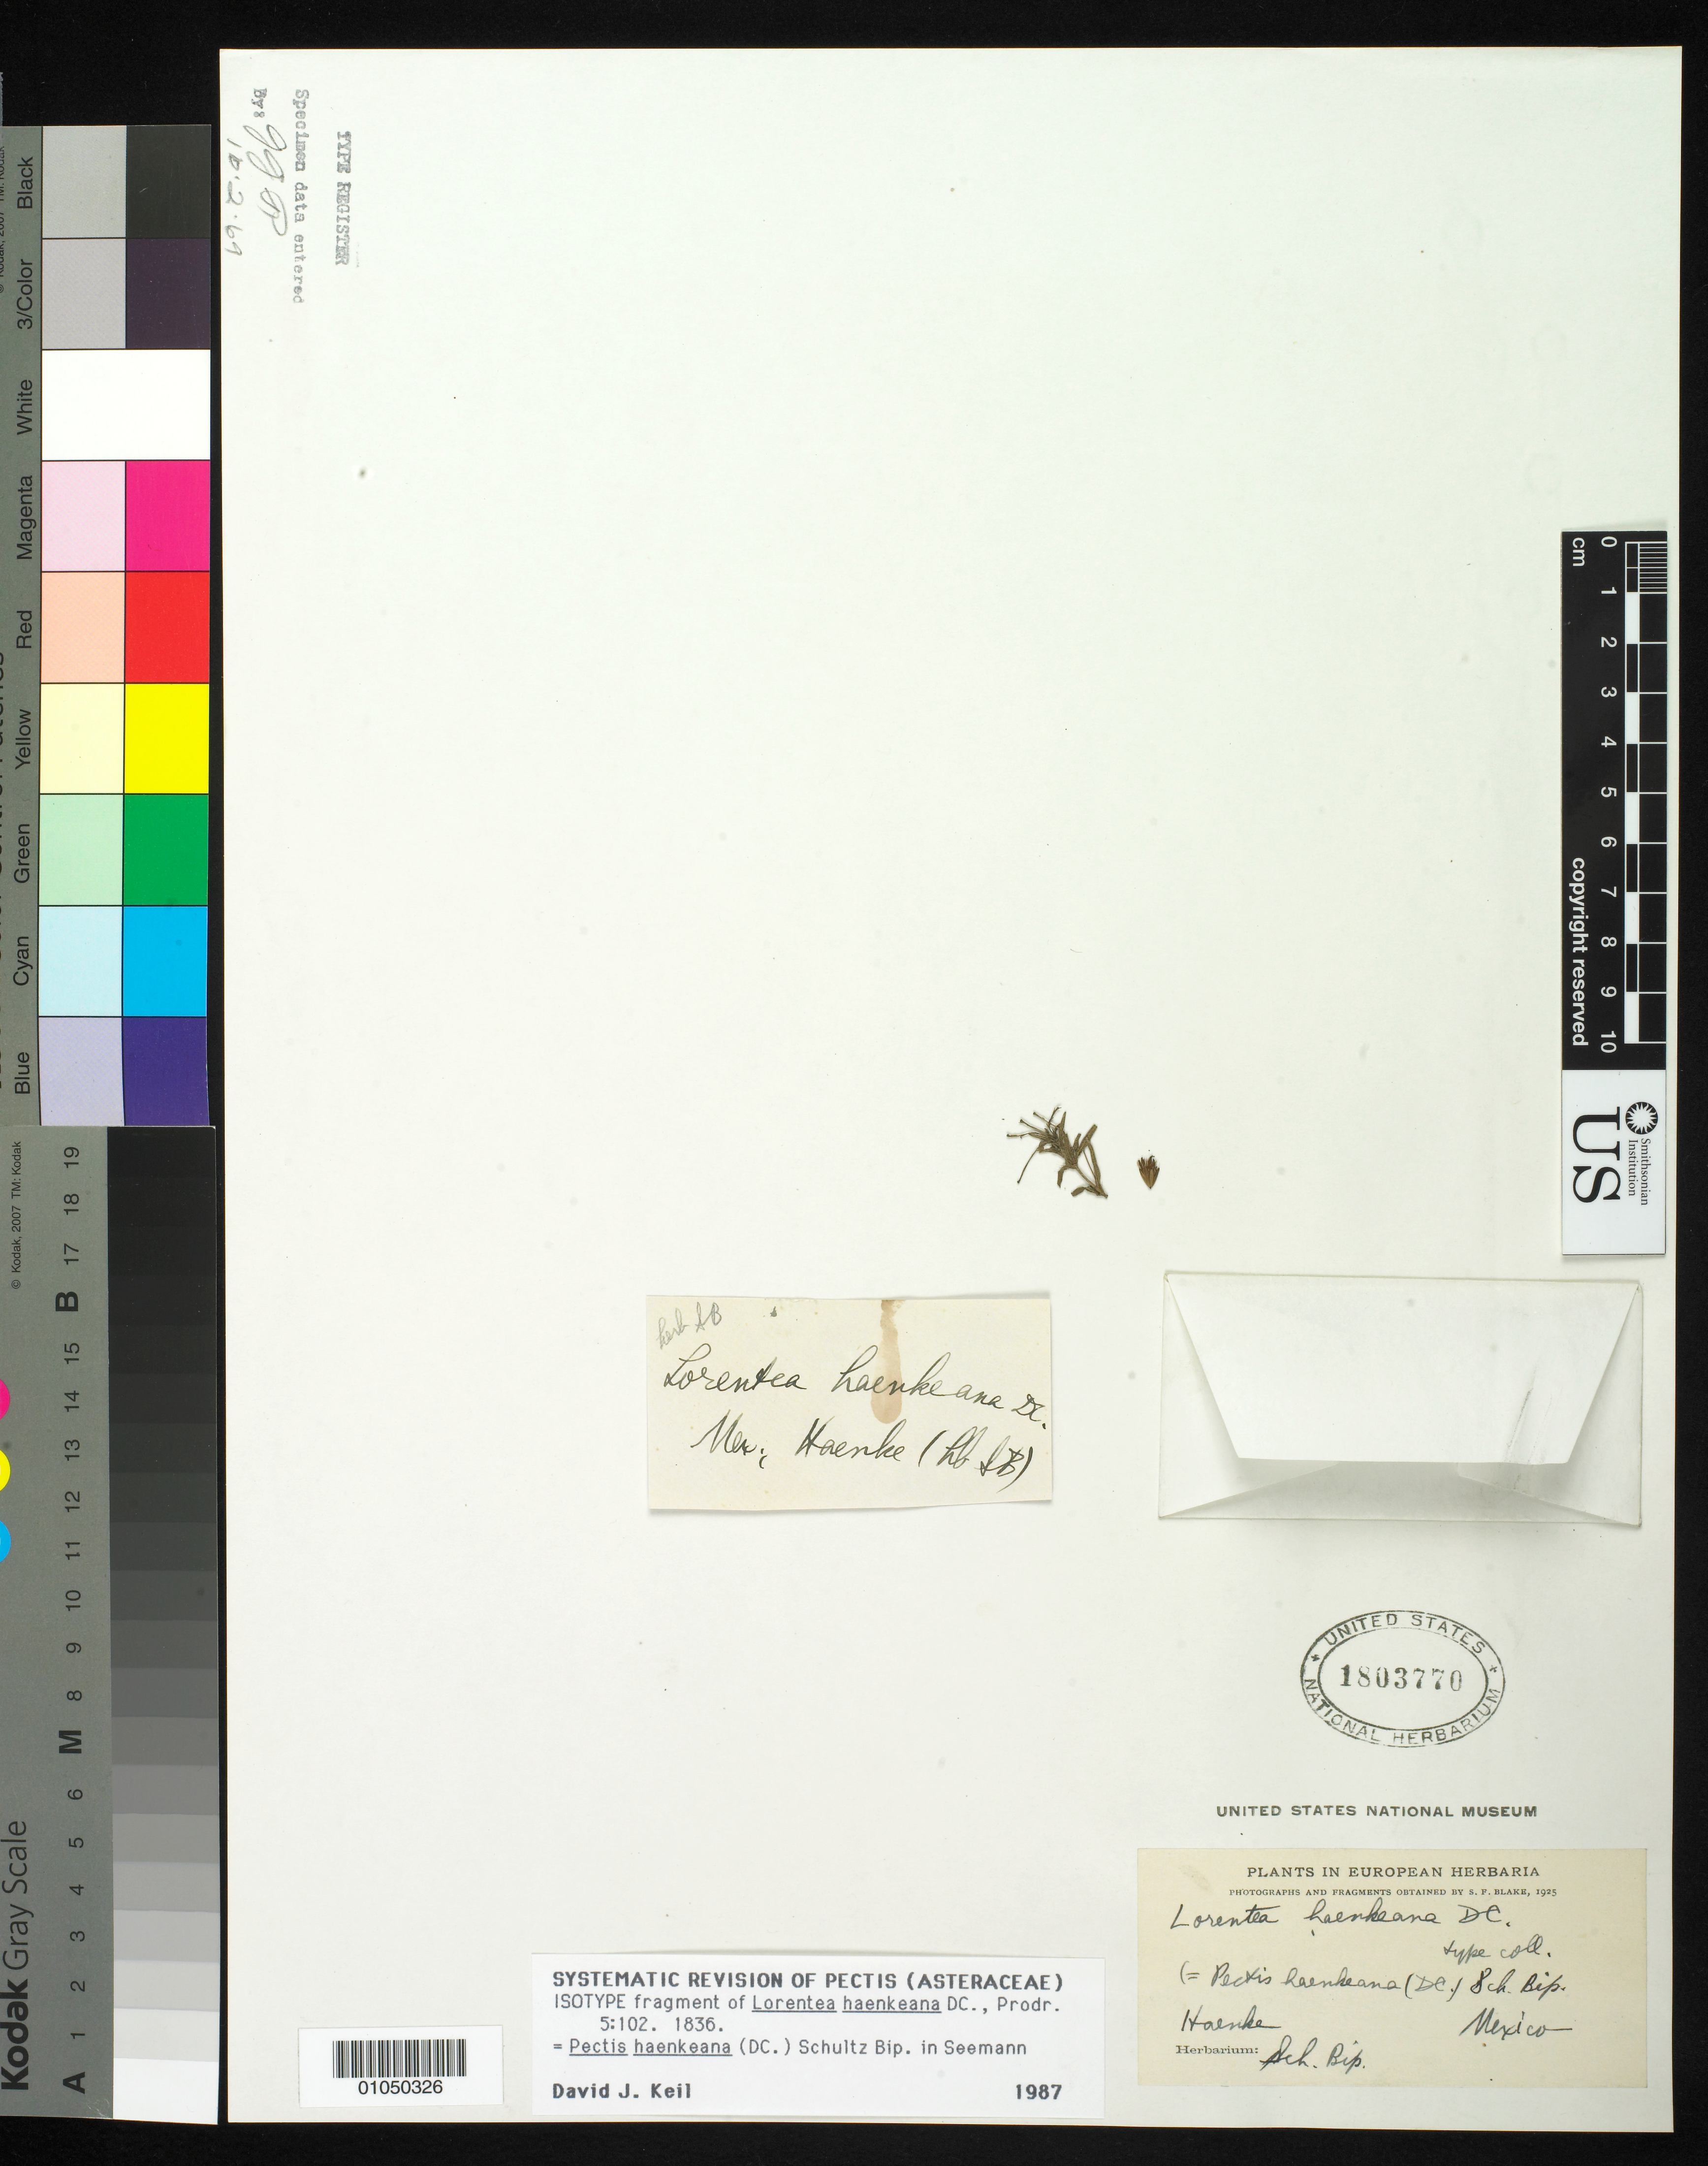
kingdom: Plantae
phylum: Tracheophyta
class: Magnoliopsida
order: Asterales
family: Asteraceae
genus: Lorentea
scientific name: Lorentea haenkeana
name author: DC.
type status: Isotype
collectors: T. P. X. Haenke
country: Mexico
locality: E of Monserrat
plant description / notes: Fragmentary material of type specimen ex herb. Sch. Bip.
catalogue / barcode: US 1803770